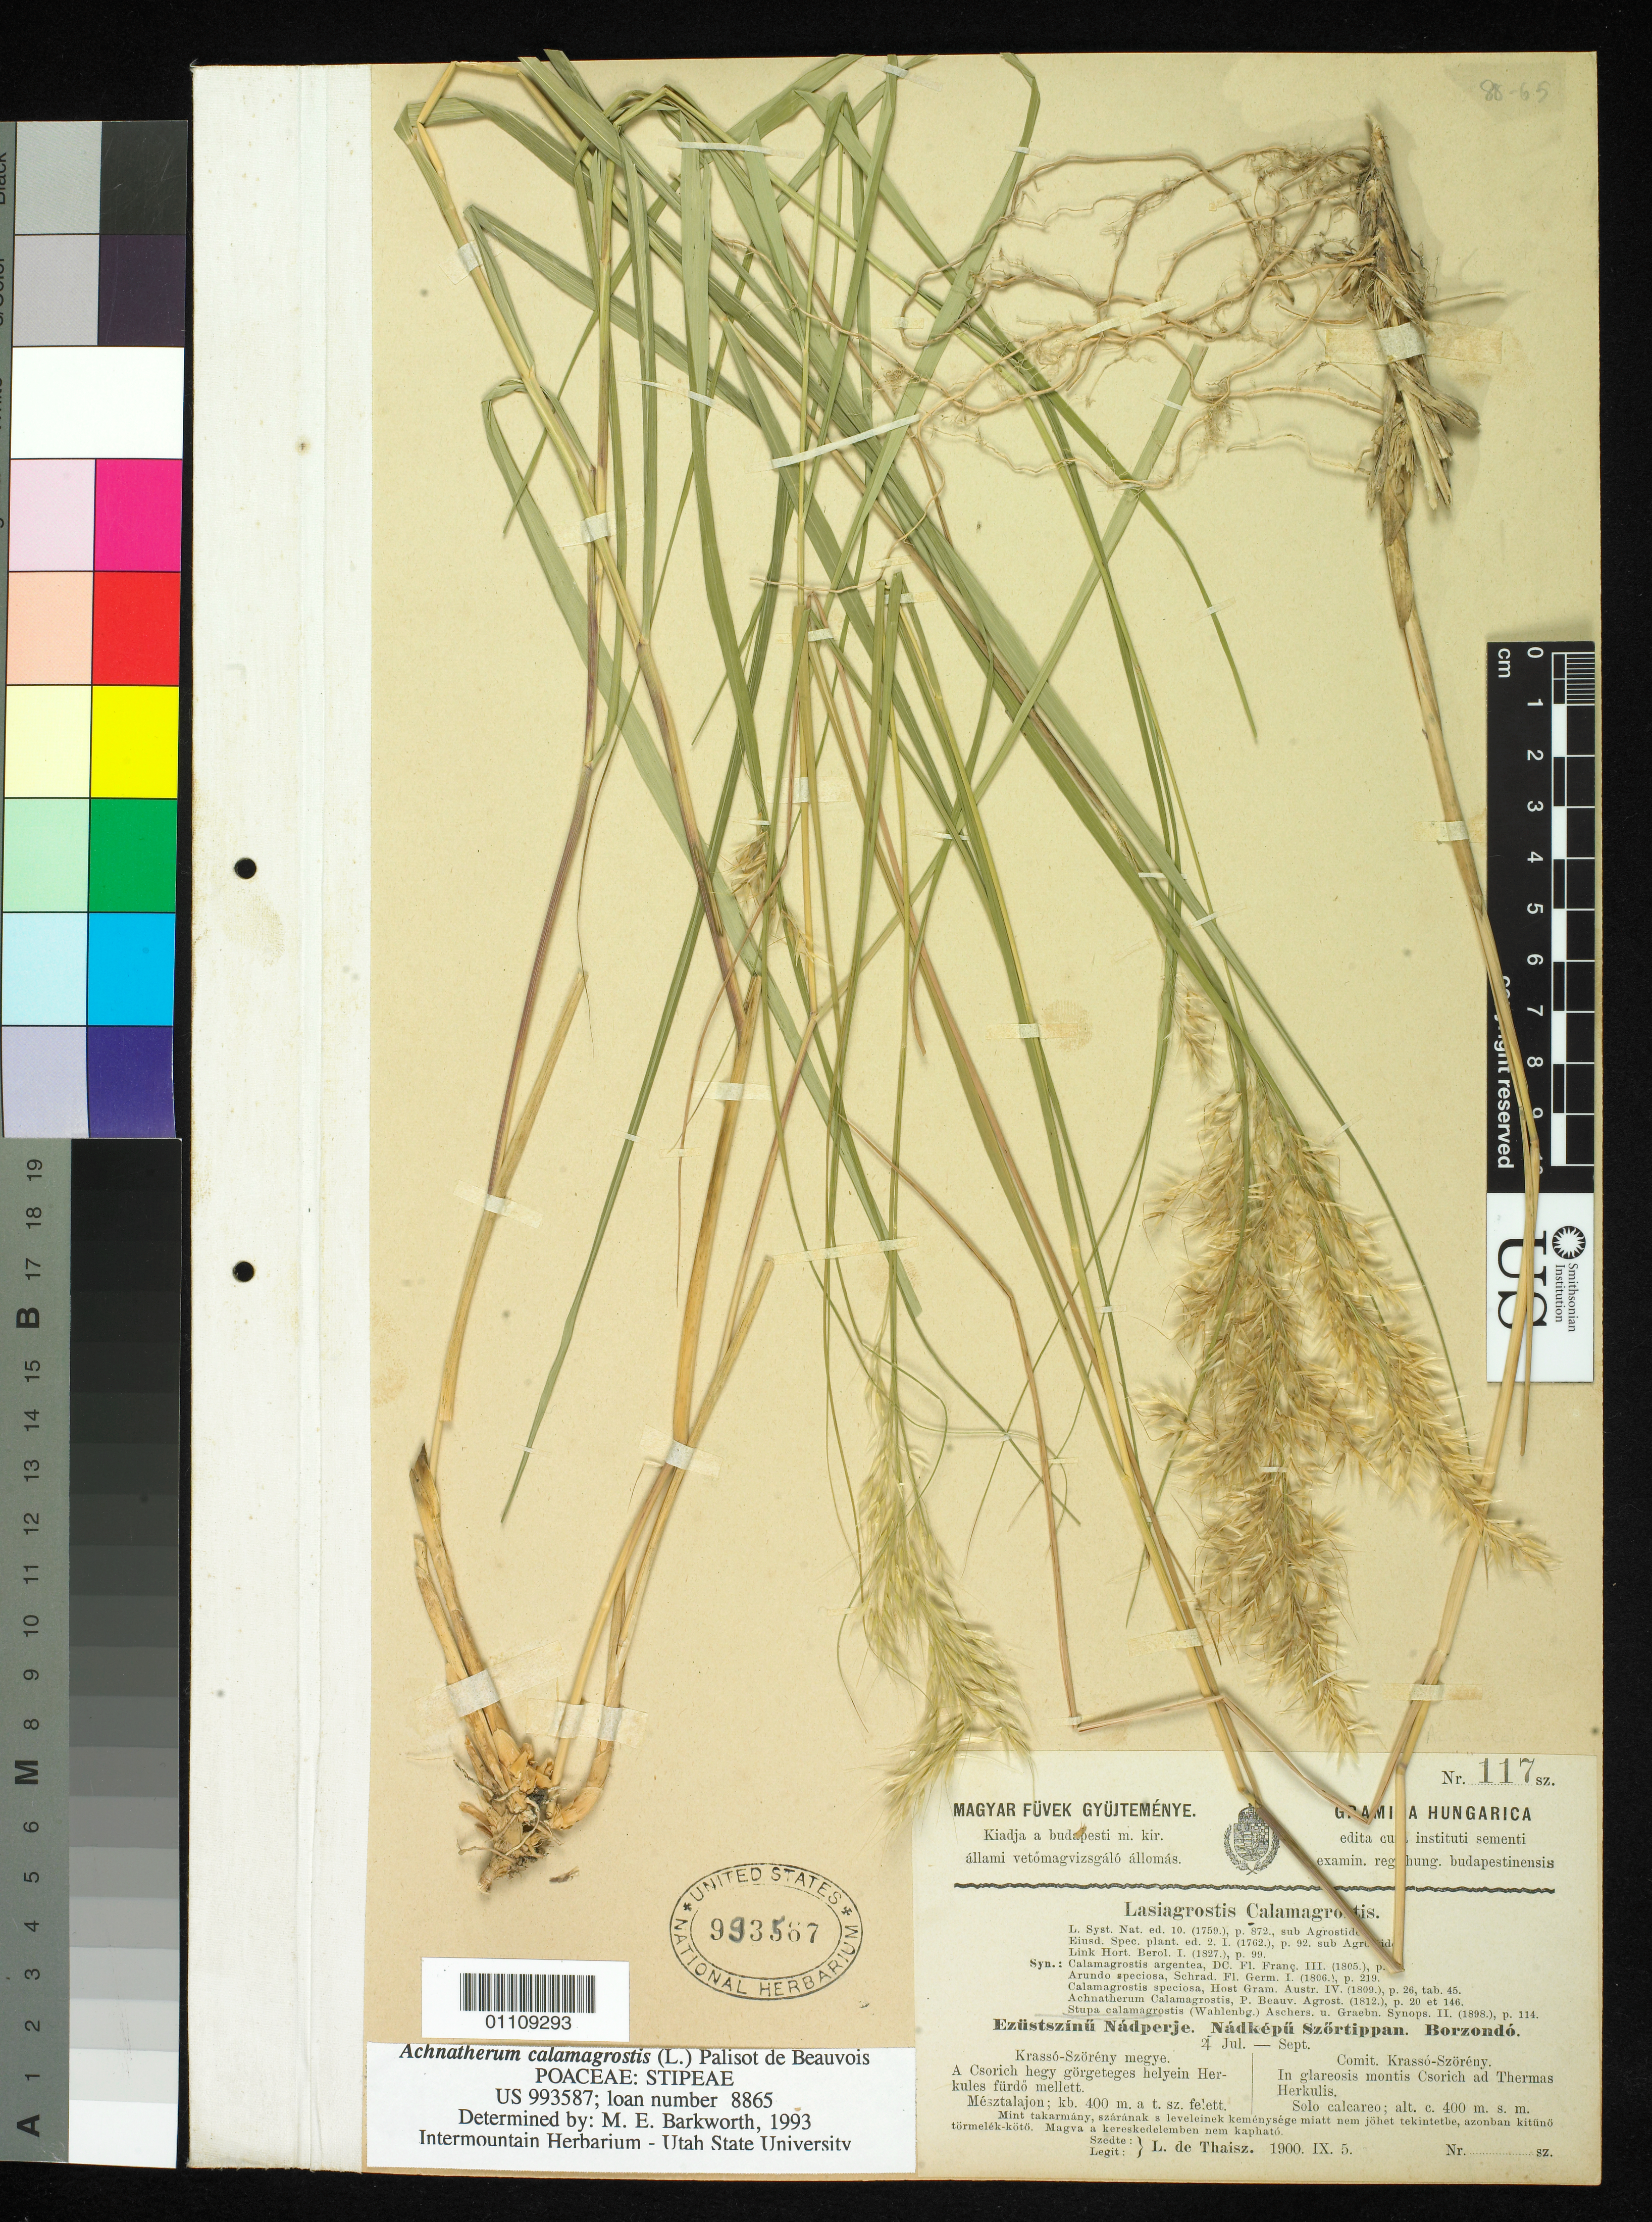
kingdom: Plantae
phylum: Tracheophyta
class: Liliopsida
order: Poales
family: Poaceae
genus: Achnatherum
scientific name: Achnatherum calamagrostis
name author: (L.) P. Beauv.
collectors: L. Thaisz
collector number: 117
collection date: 1900-09-05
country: Hungary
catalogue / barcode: US 993567